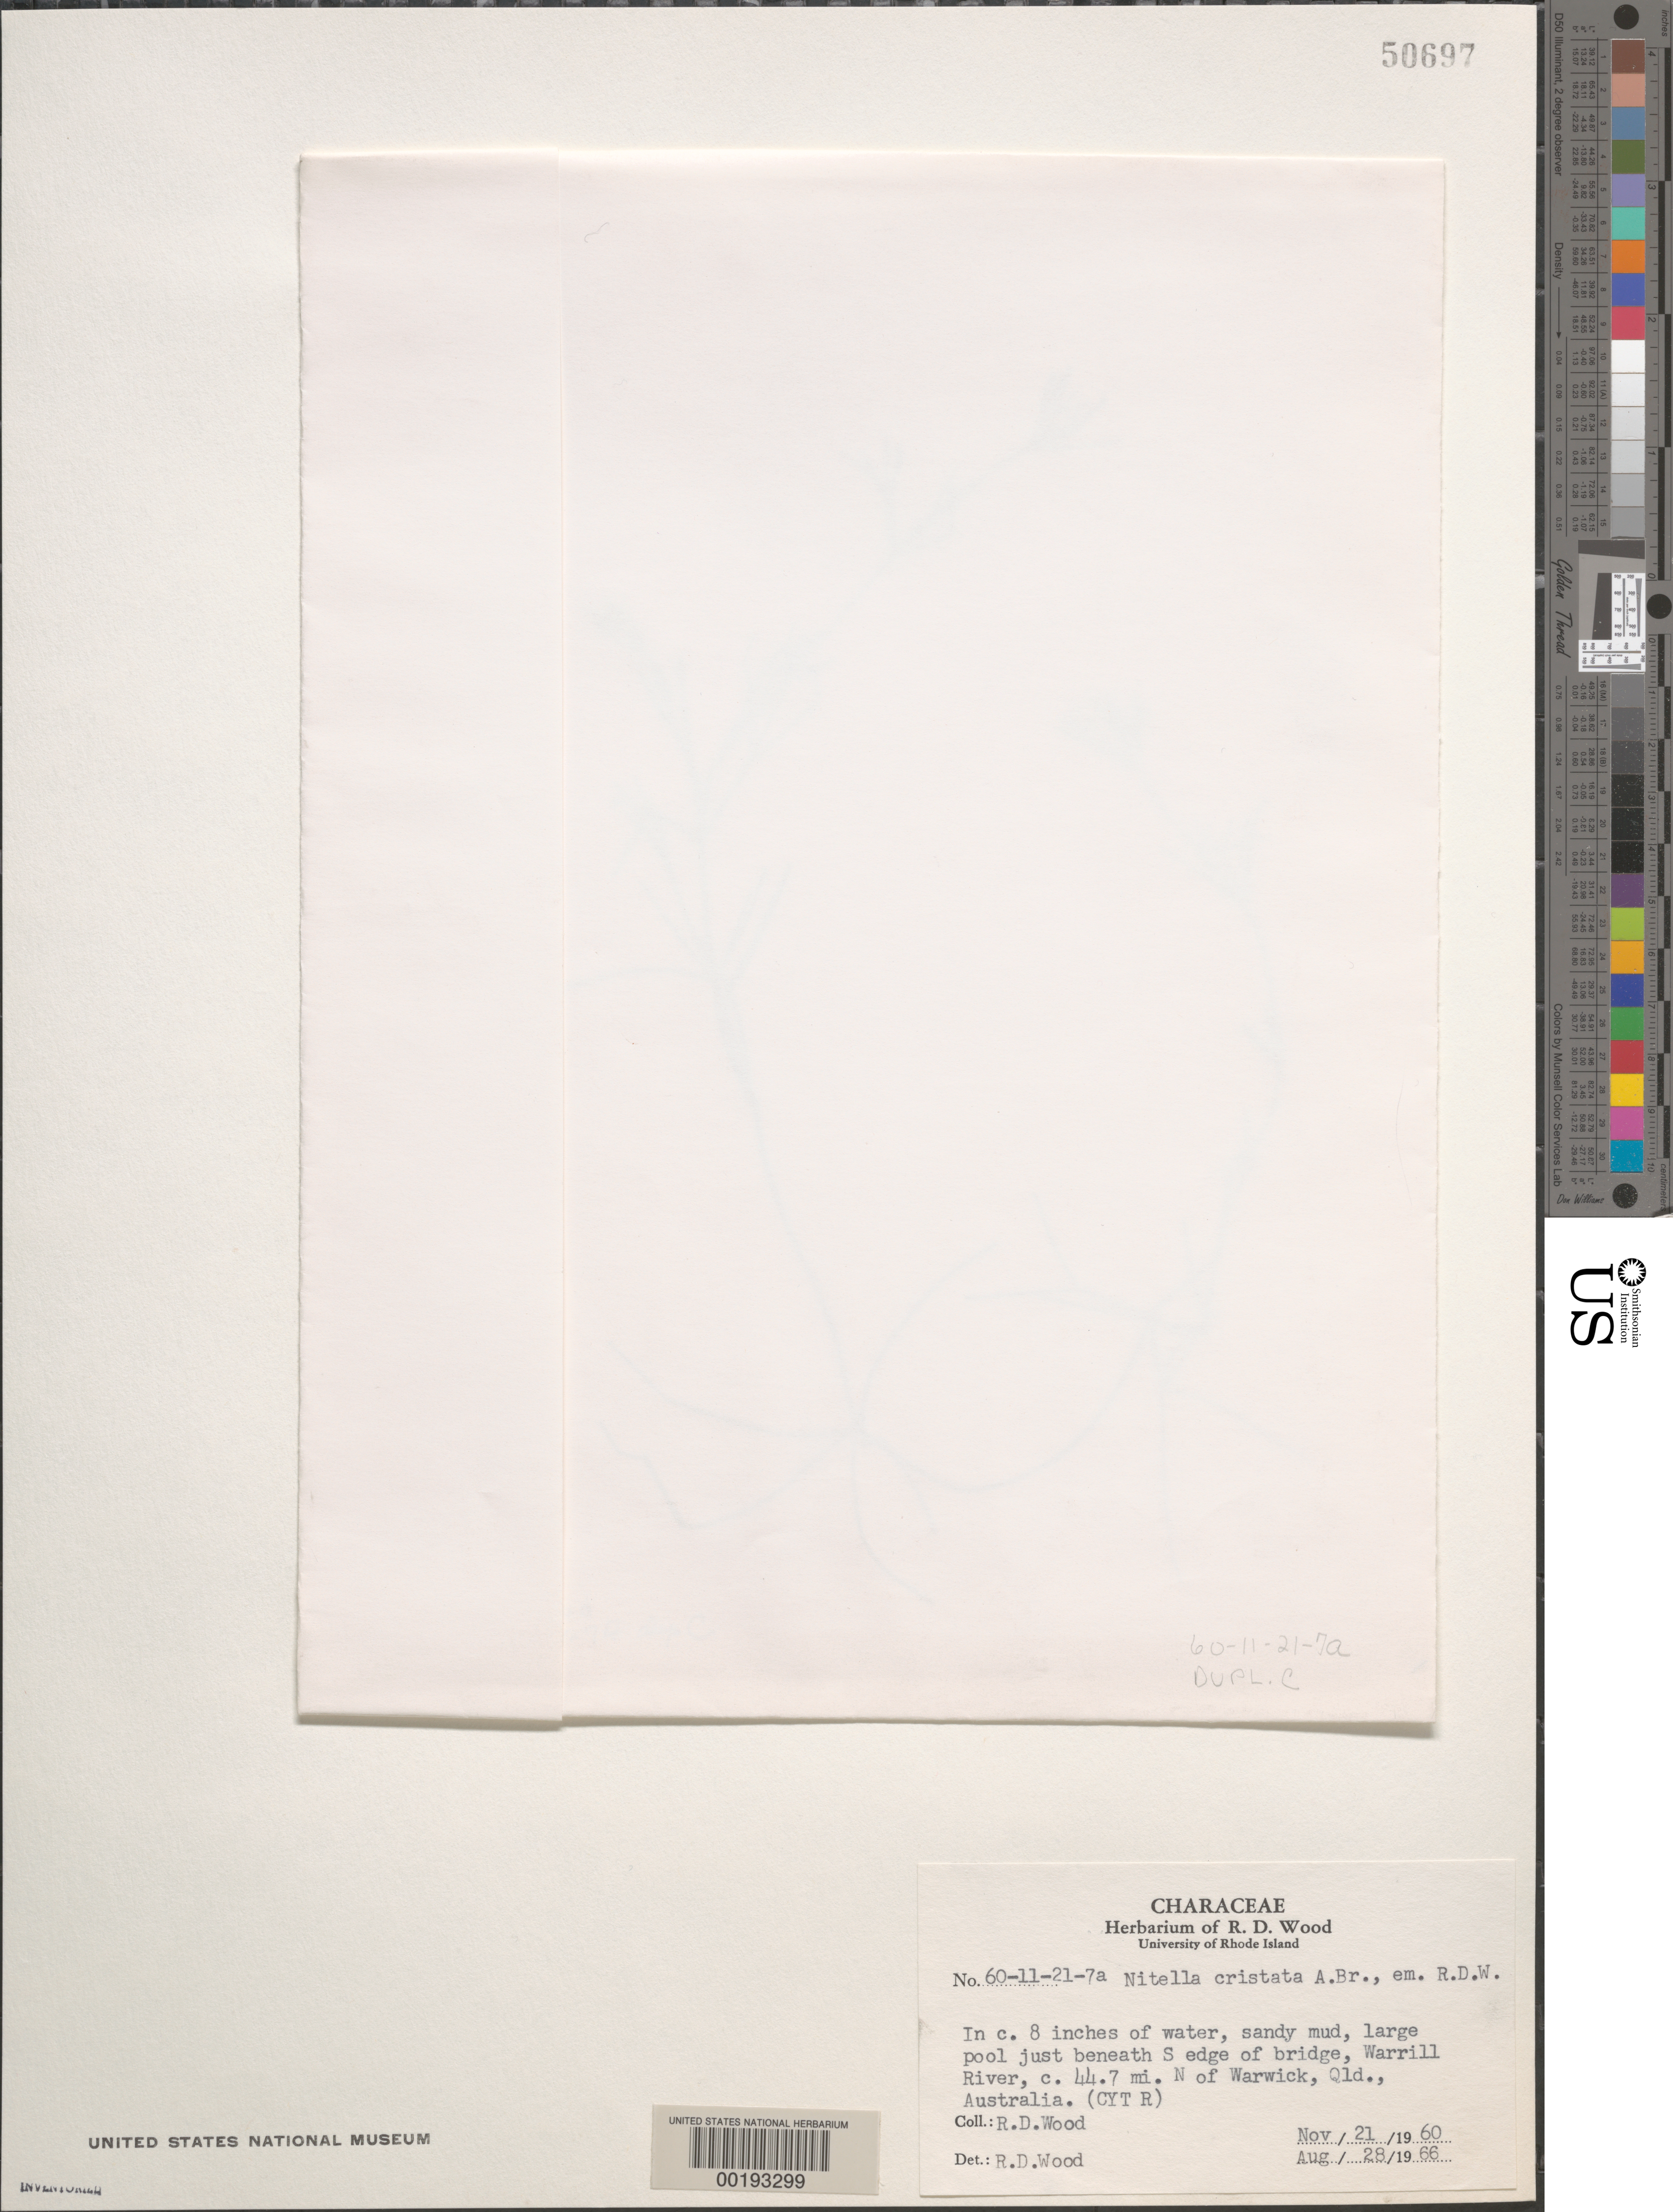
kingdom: Plantae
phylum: Charophyta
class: Charophyceae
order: Charales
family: Characeae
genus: Nitella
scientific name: Nitella cristata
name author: A. Braun in Schltdl.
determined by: Wood, R. D.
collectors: R. Wood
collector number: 60-11-21-7a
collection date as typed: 21 Nov 1960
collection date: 1960-11-21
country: Australia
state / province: Queensland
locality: Warrill river, ca. 44.7 miles north of warwick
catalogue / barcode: US 50697